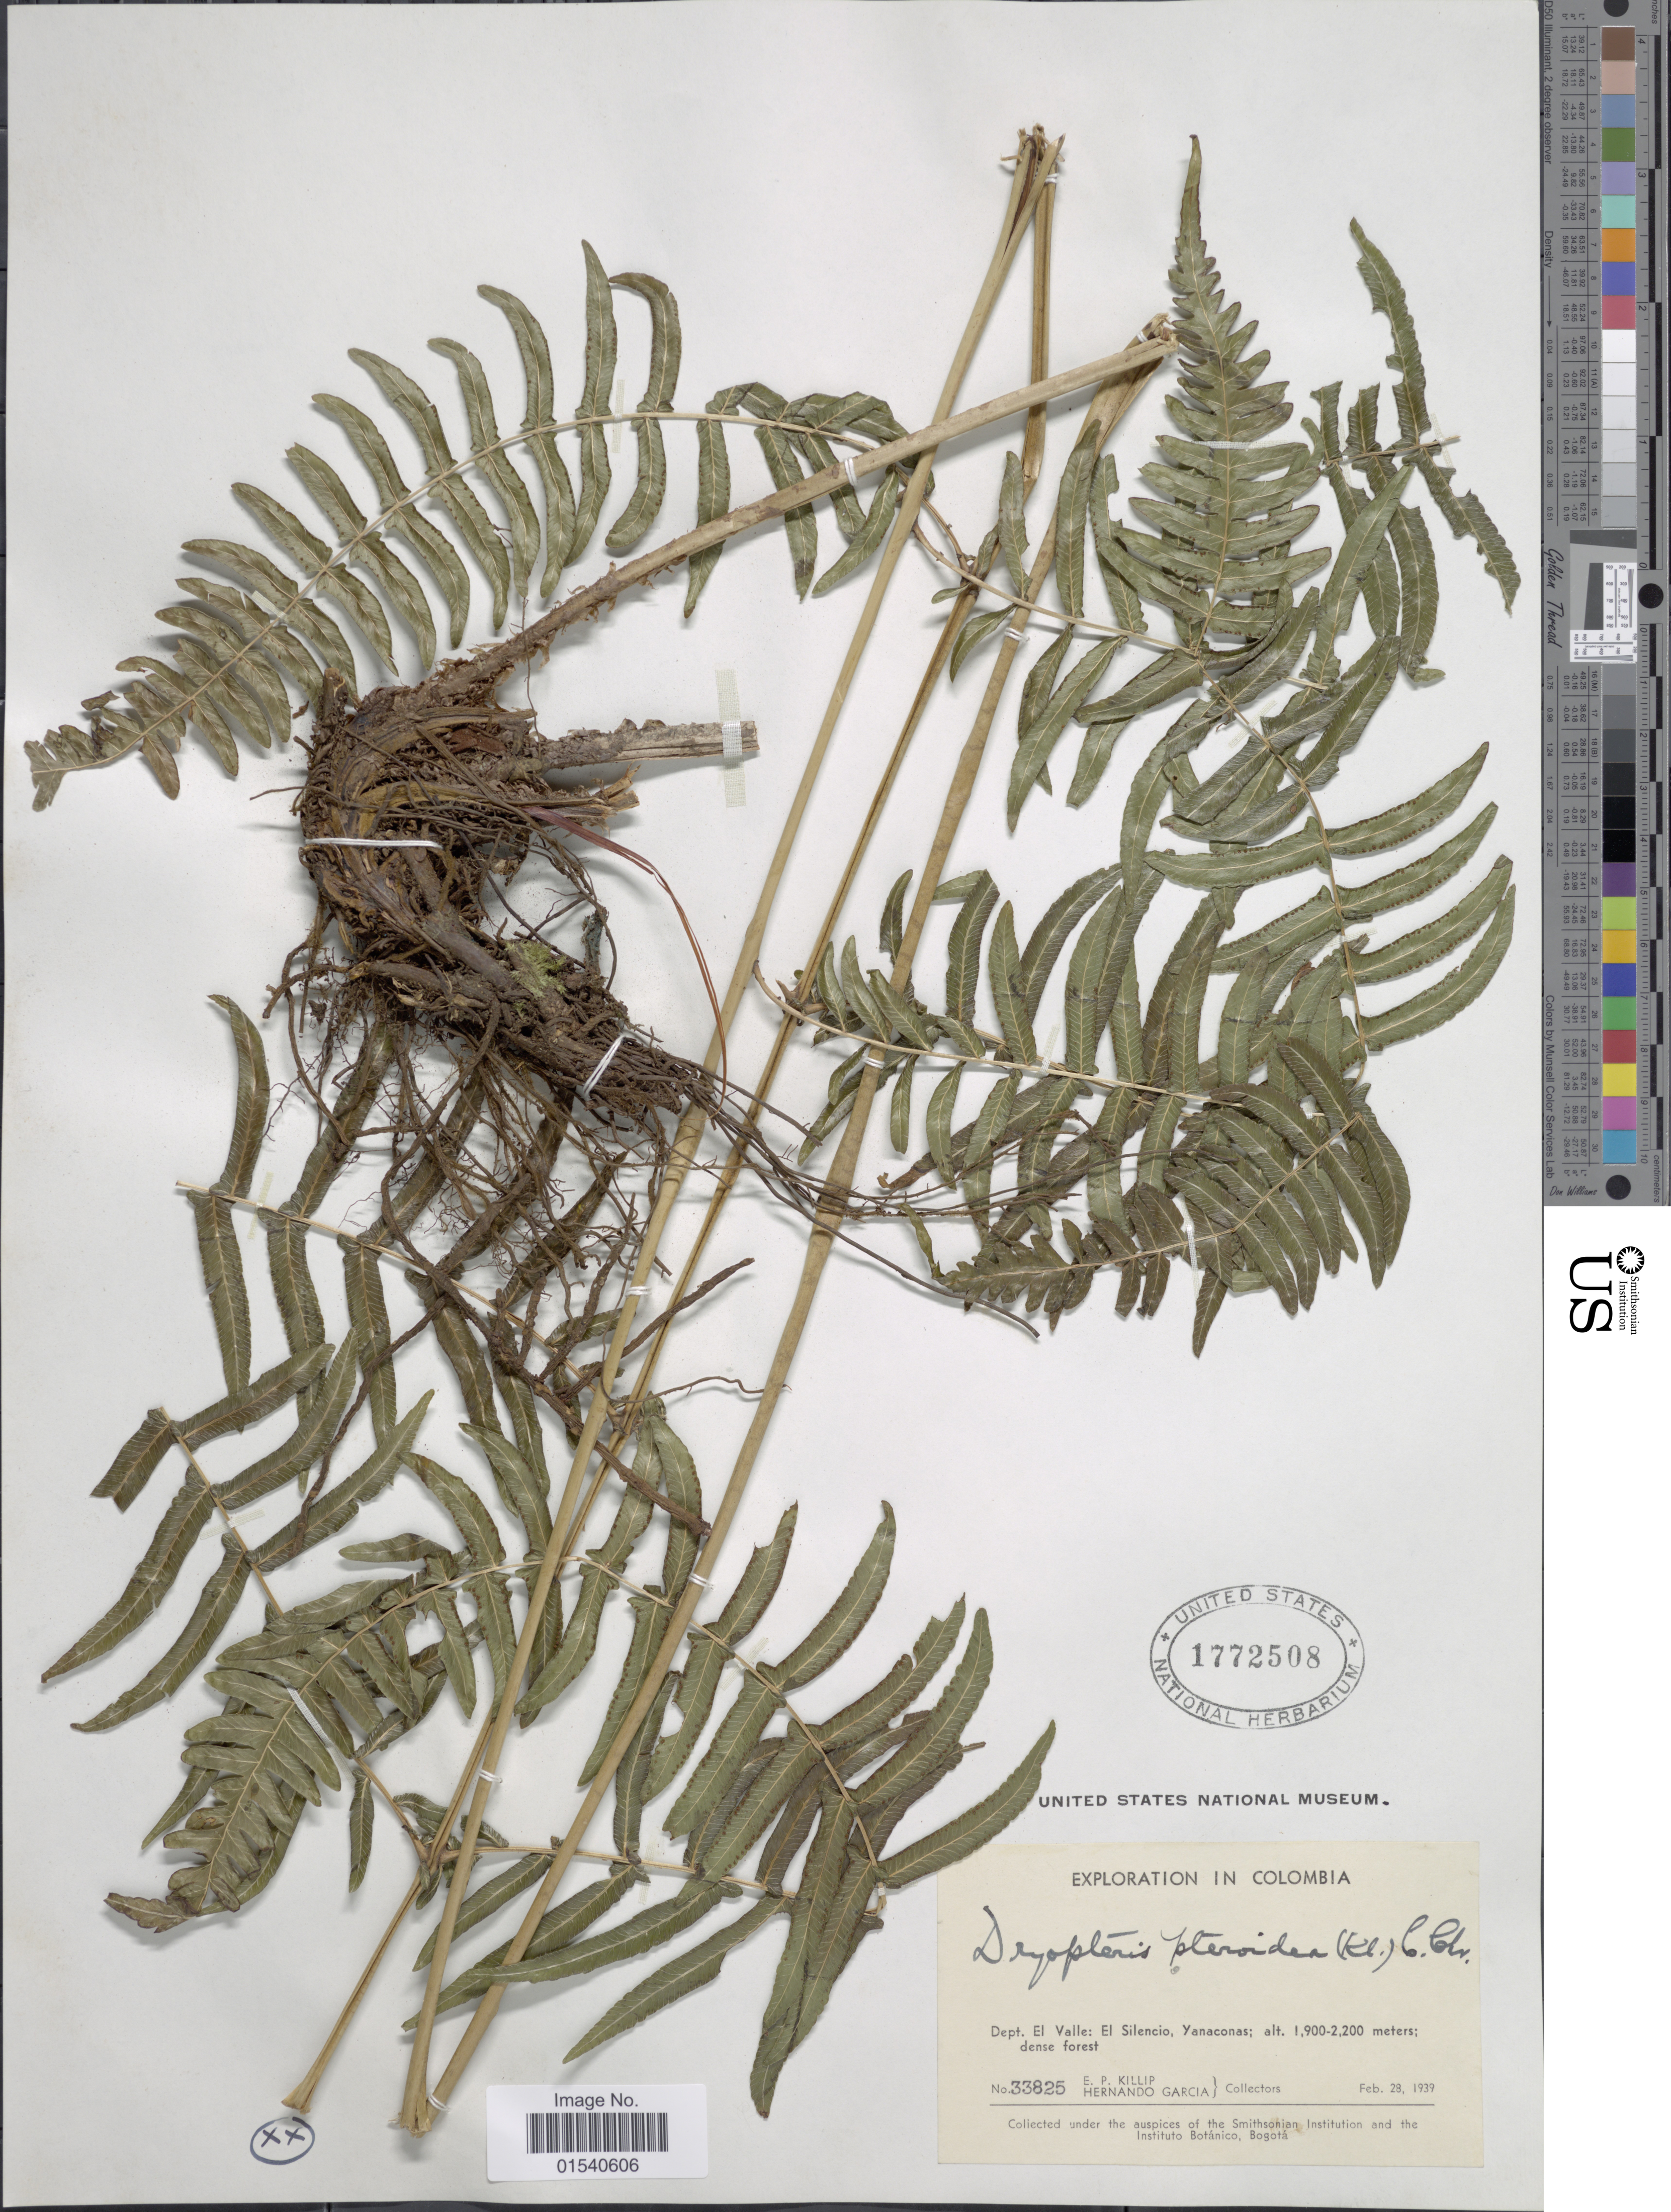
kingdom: Plantae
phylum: Tracheophyta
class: Polypodiopsida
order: Polypodiales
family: Thelypteridaceae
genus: Amauropelta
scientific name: Amauropelta pteroidea (Klotzsch) comb. nov., ined 2015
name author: (Klotzsch)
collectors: E. P. Killip & H. Garcia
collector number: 33825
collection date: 1939-02-28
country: Colombia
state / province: Valle del Cauca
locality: Dept. El Valle: El Silencio, Yanaconas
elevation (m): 1900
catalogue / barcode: US 1772508